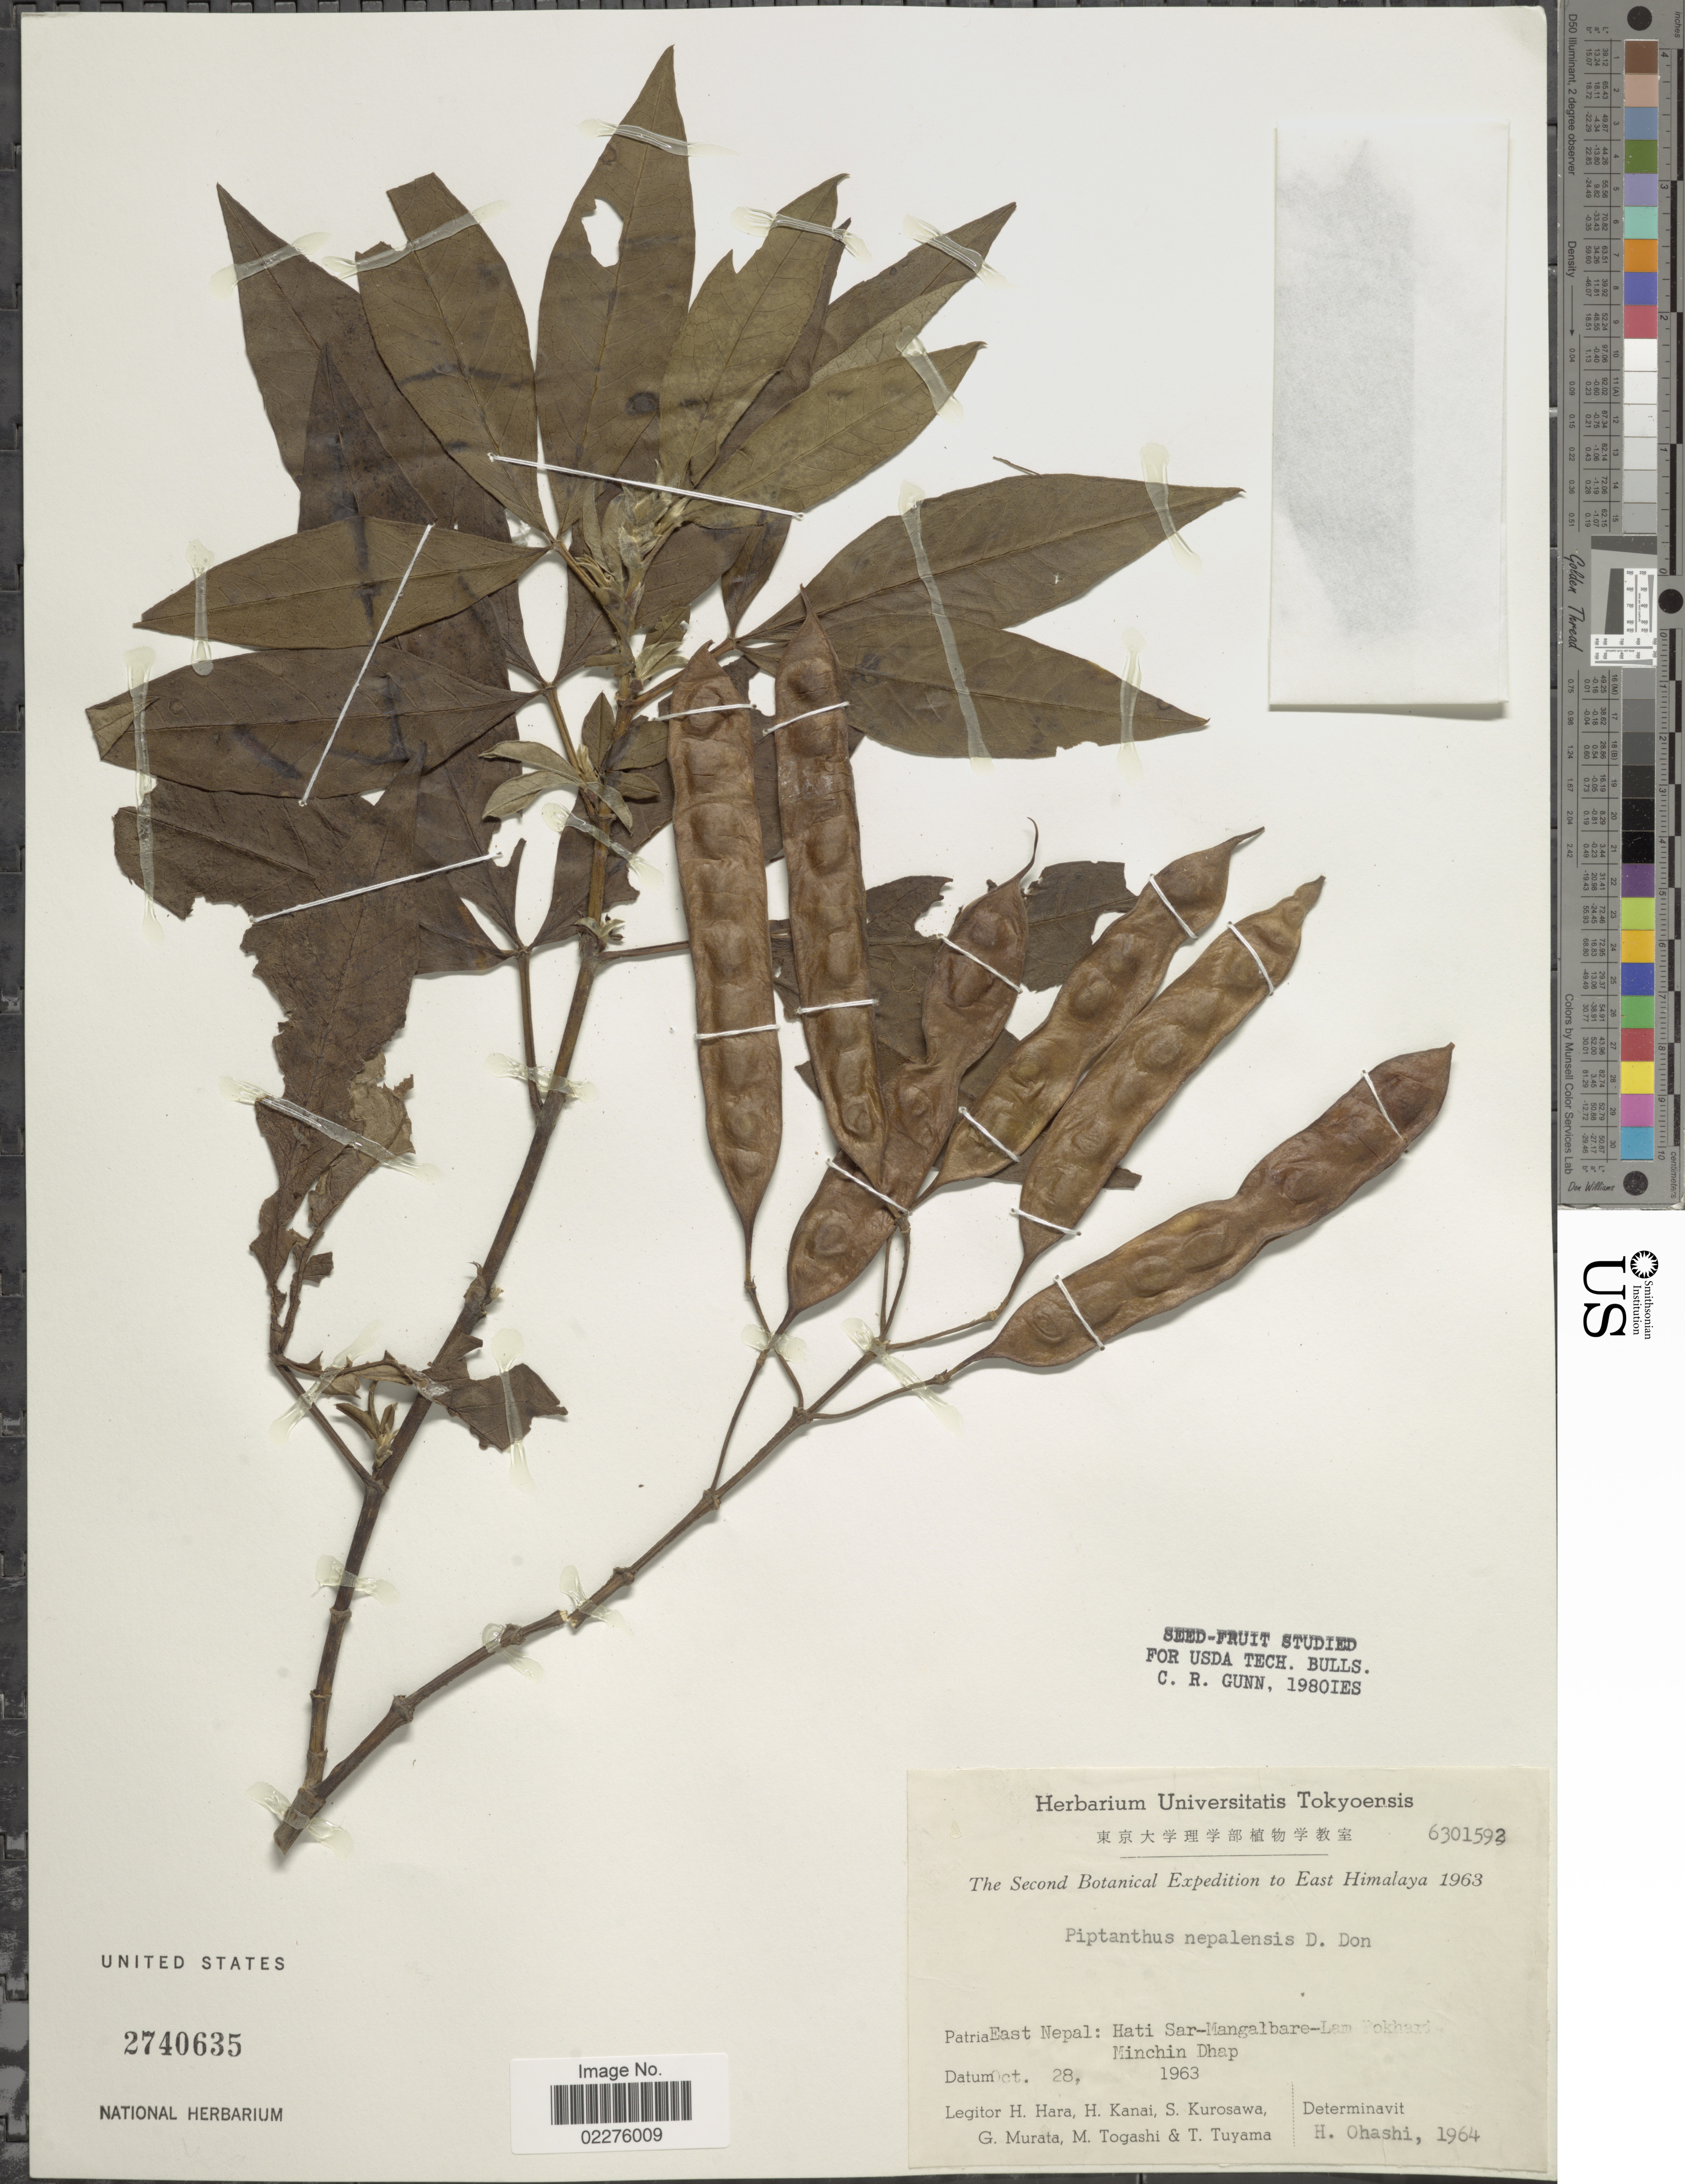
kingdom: Plantae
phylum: Tracheophyta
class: Magnoliopsida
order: Fabales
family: Fabaceae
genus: Piptanthus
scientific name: Piptanthus nepalensis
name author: (Hook.) Sweet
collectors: H. Hara, H. Kanai, S. Kurosawa, G. Murata & et al.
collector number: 6301592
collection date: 1963-10-28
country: Nepal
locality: East Nepal, Hati Sar-Mangalbare-Lam Pokhari, Minchin Dhap, East Himalaya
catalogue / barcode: US 2740635